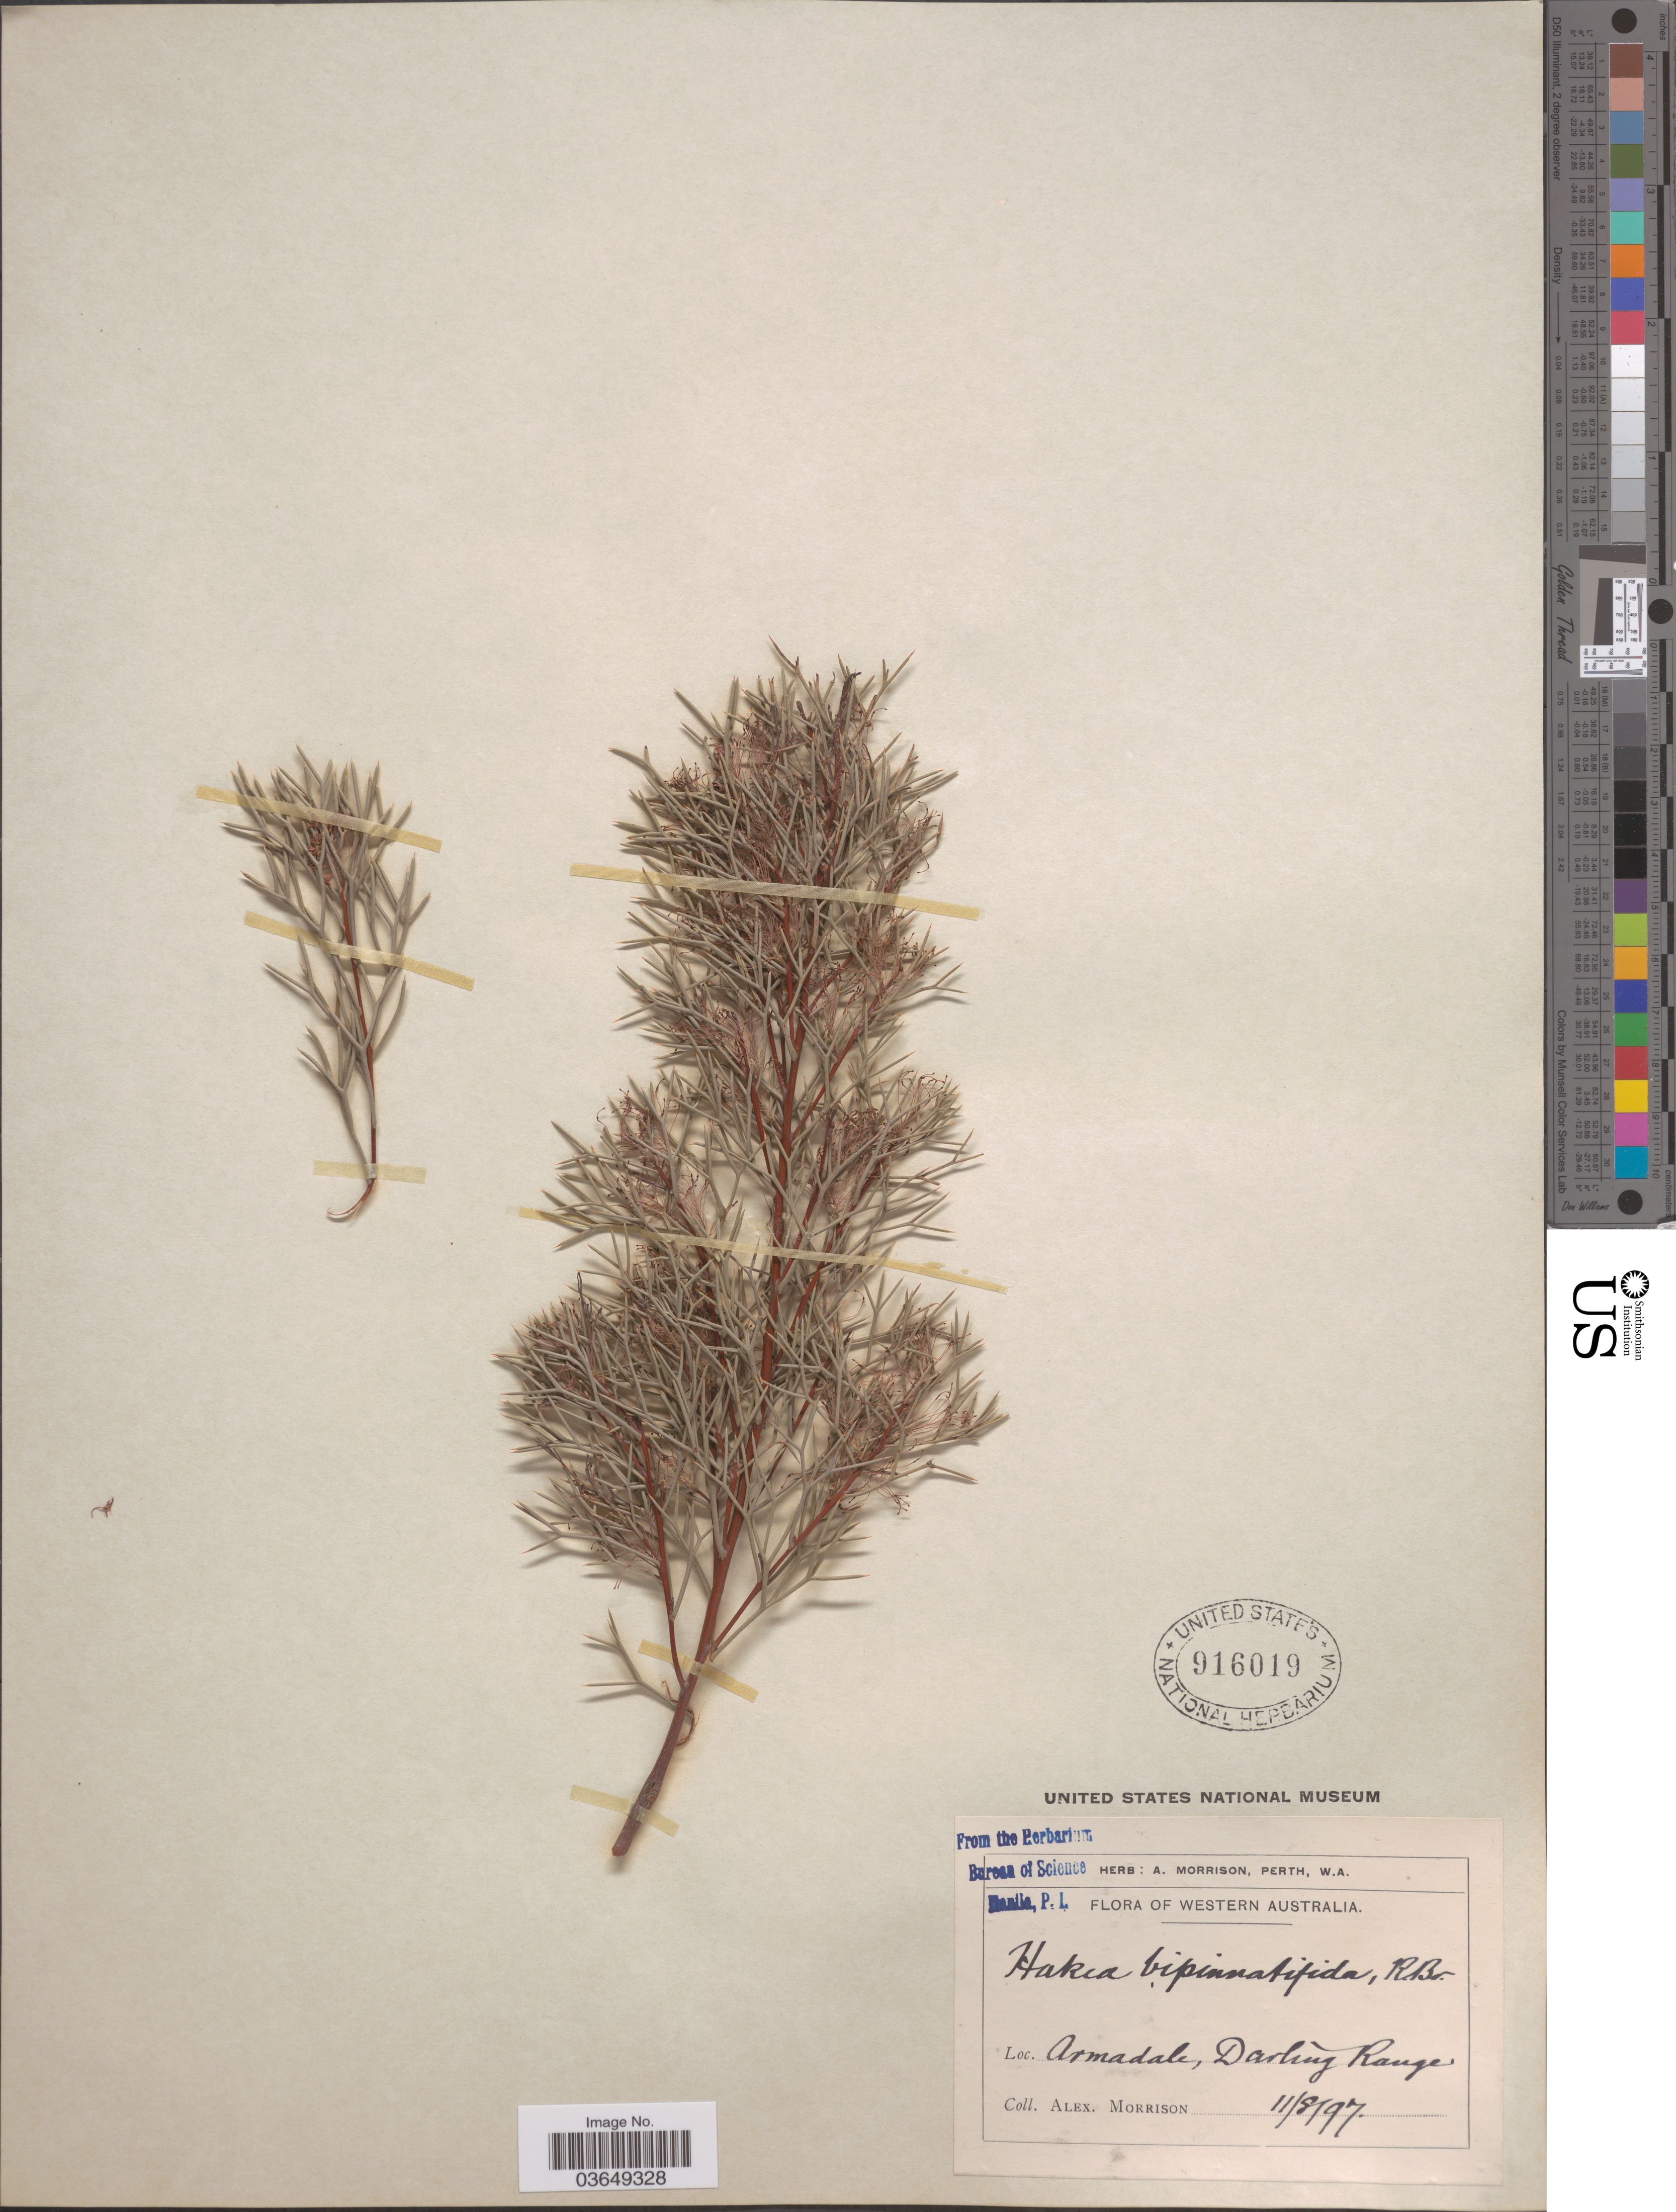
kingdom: Plantae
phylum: Tracheophyta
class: Magnoliopsida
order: Proteales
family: Proteaceae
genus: Hakea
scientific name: Hakea bipinnatifida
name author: R. Br.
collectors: A. Morrison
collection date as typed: Transcribed d/m/y: 11/8/97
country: Australia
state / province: Western Australia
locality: Armadale, Darling Range.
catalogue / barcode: US 916019